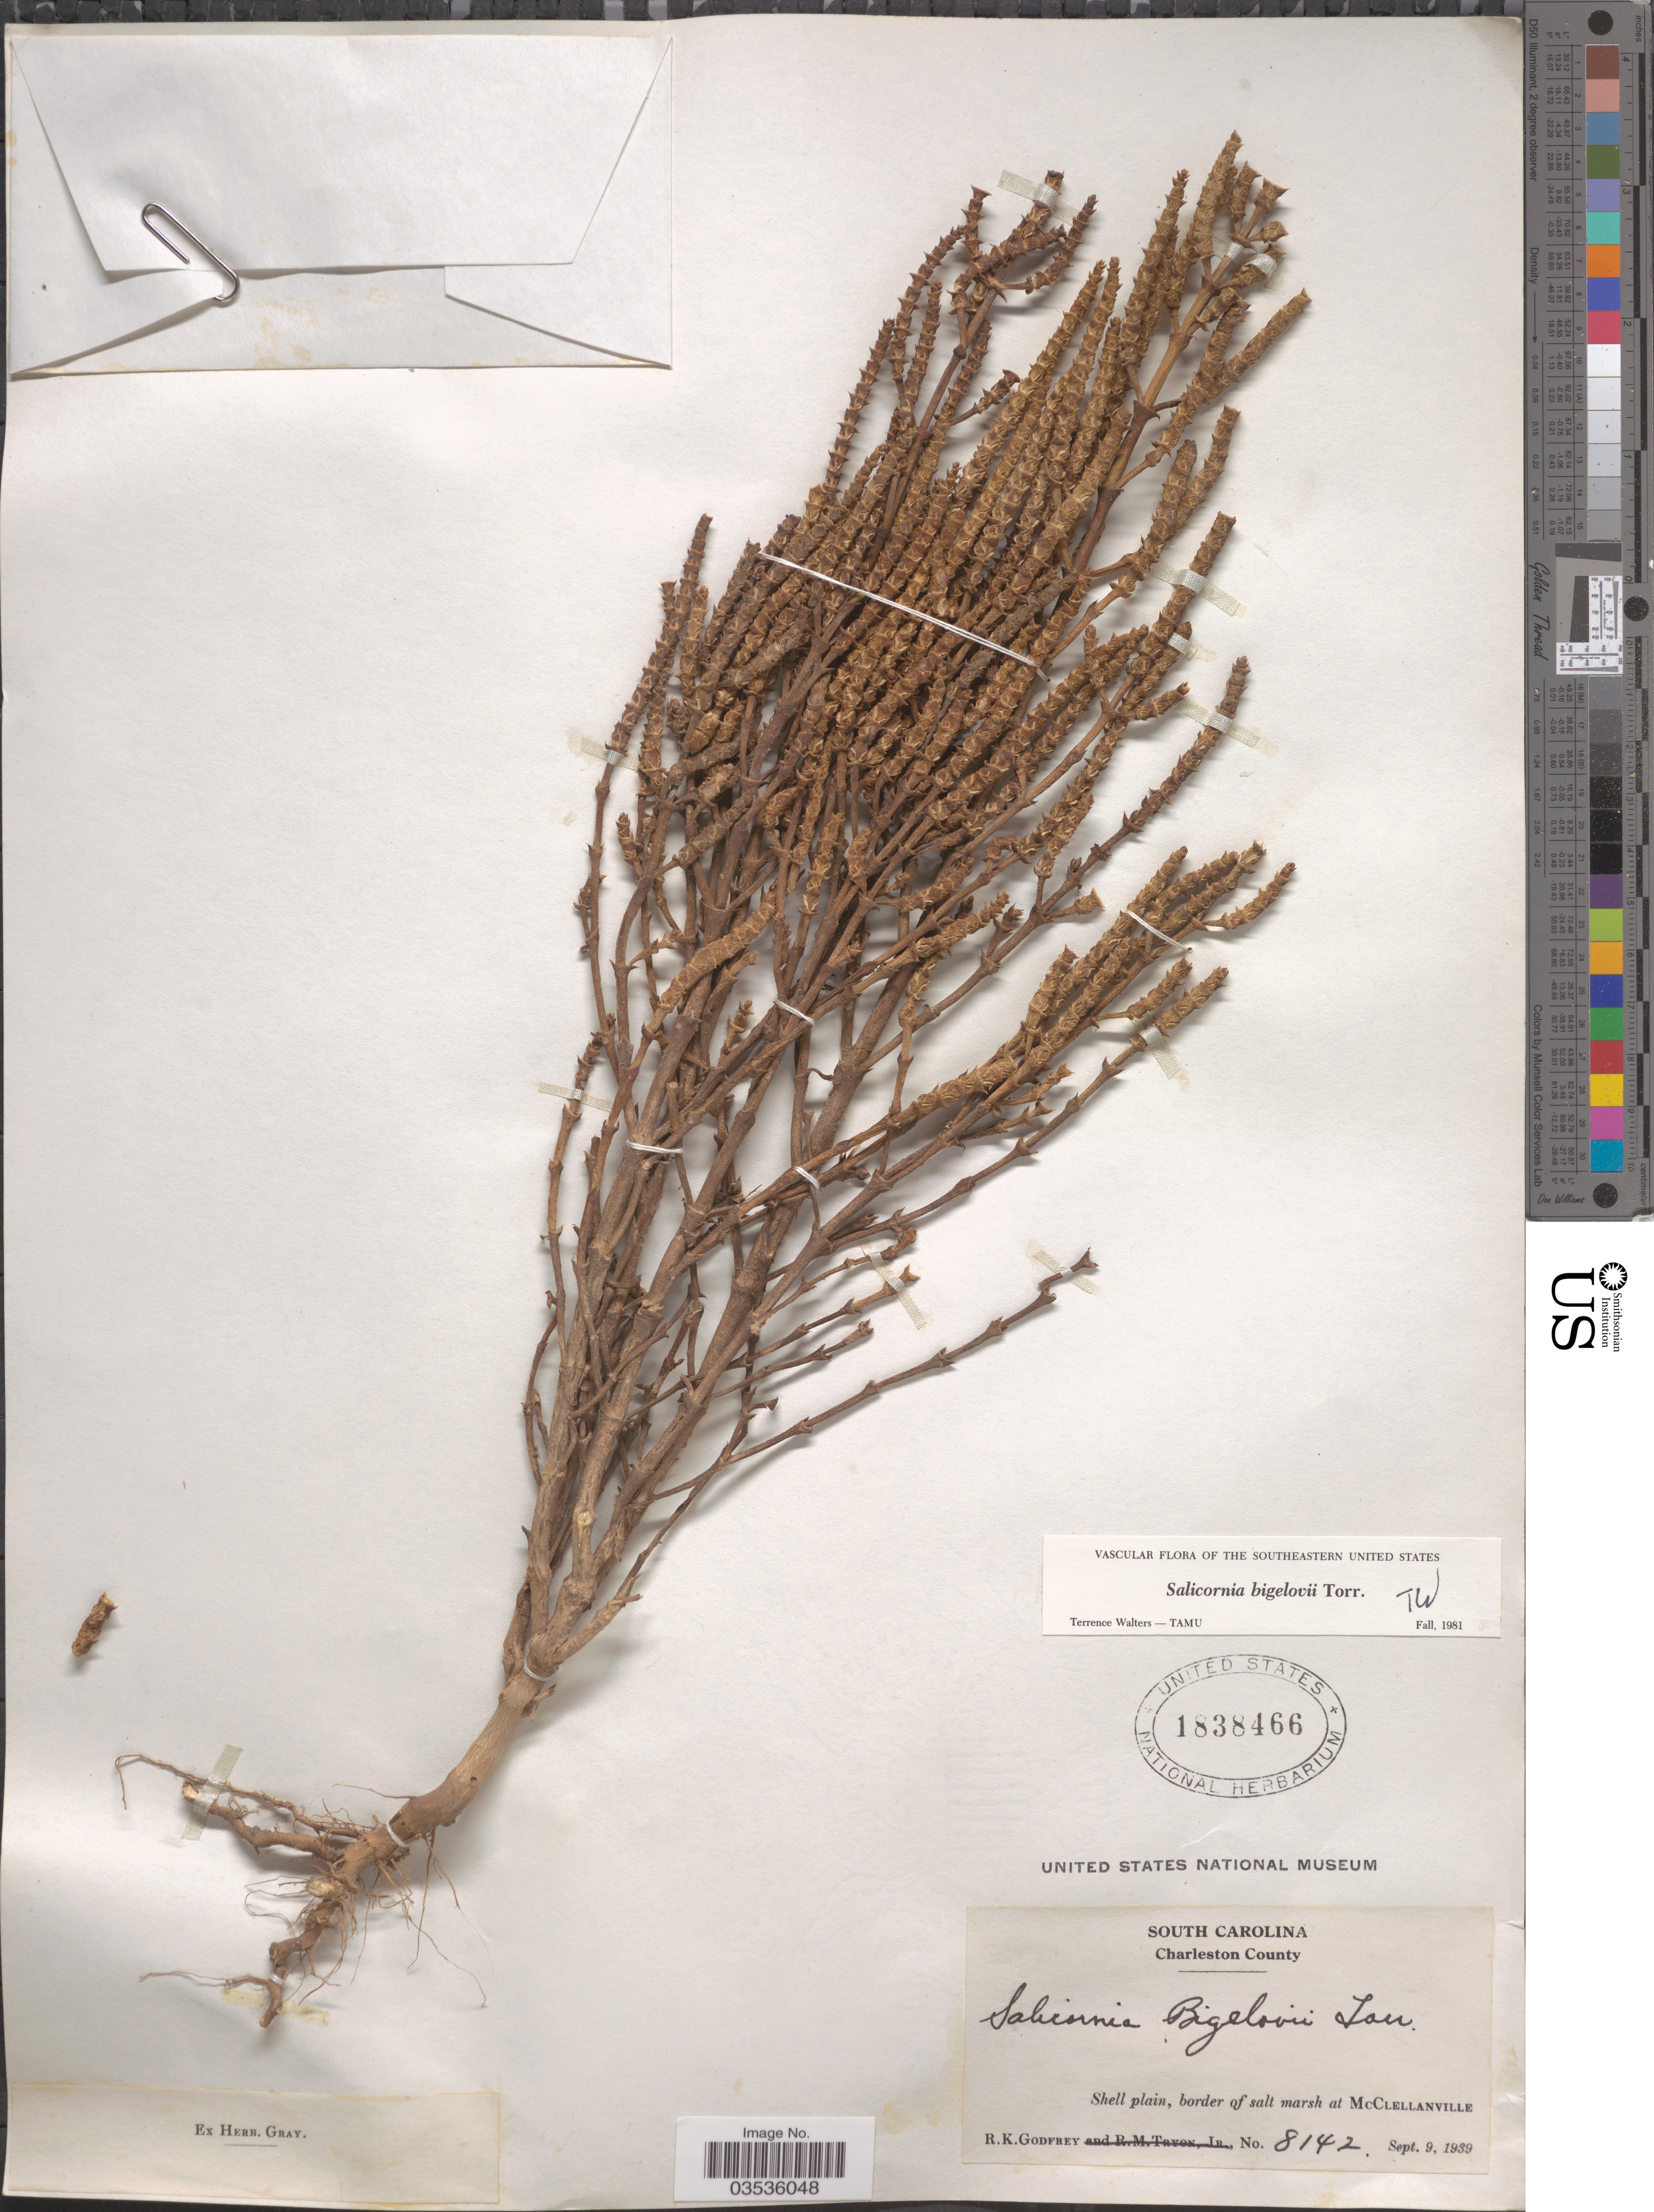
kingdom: Plantae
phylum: Tracheophyta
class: Magnoliopsida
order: Caryophyllales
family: Amaranthaceae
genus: Salicornia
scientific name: Salicornia bigelovii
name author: Torr.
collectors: R. K. Godfrey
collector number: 8142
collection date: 1939-09-09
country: United States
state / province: South Carolina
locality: Charleston County. Shell plain, border of salt marsh at McClellanville.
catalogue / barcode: US 1838466